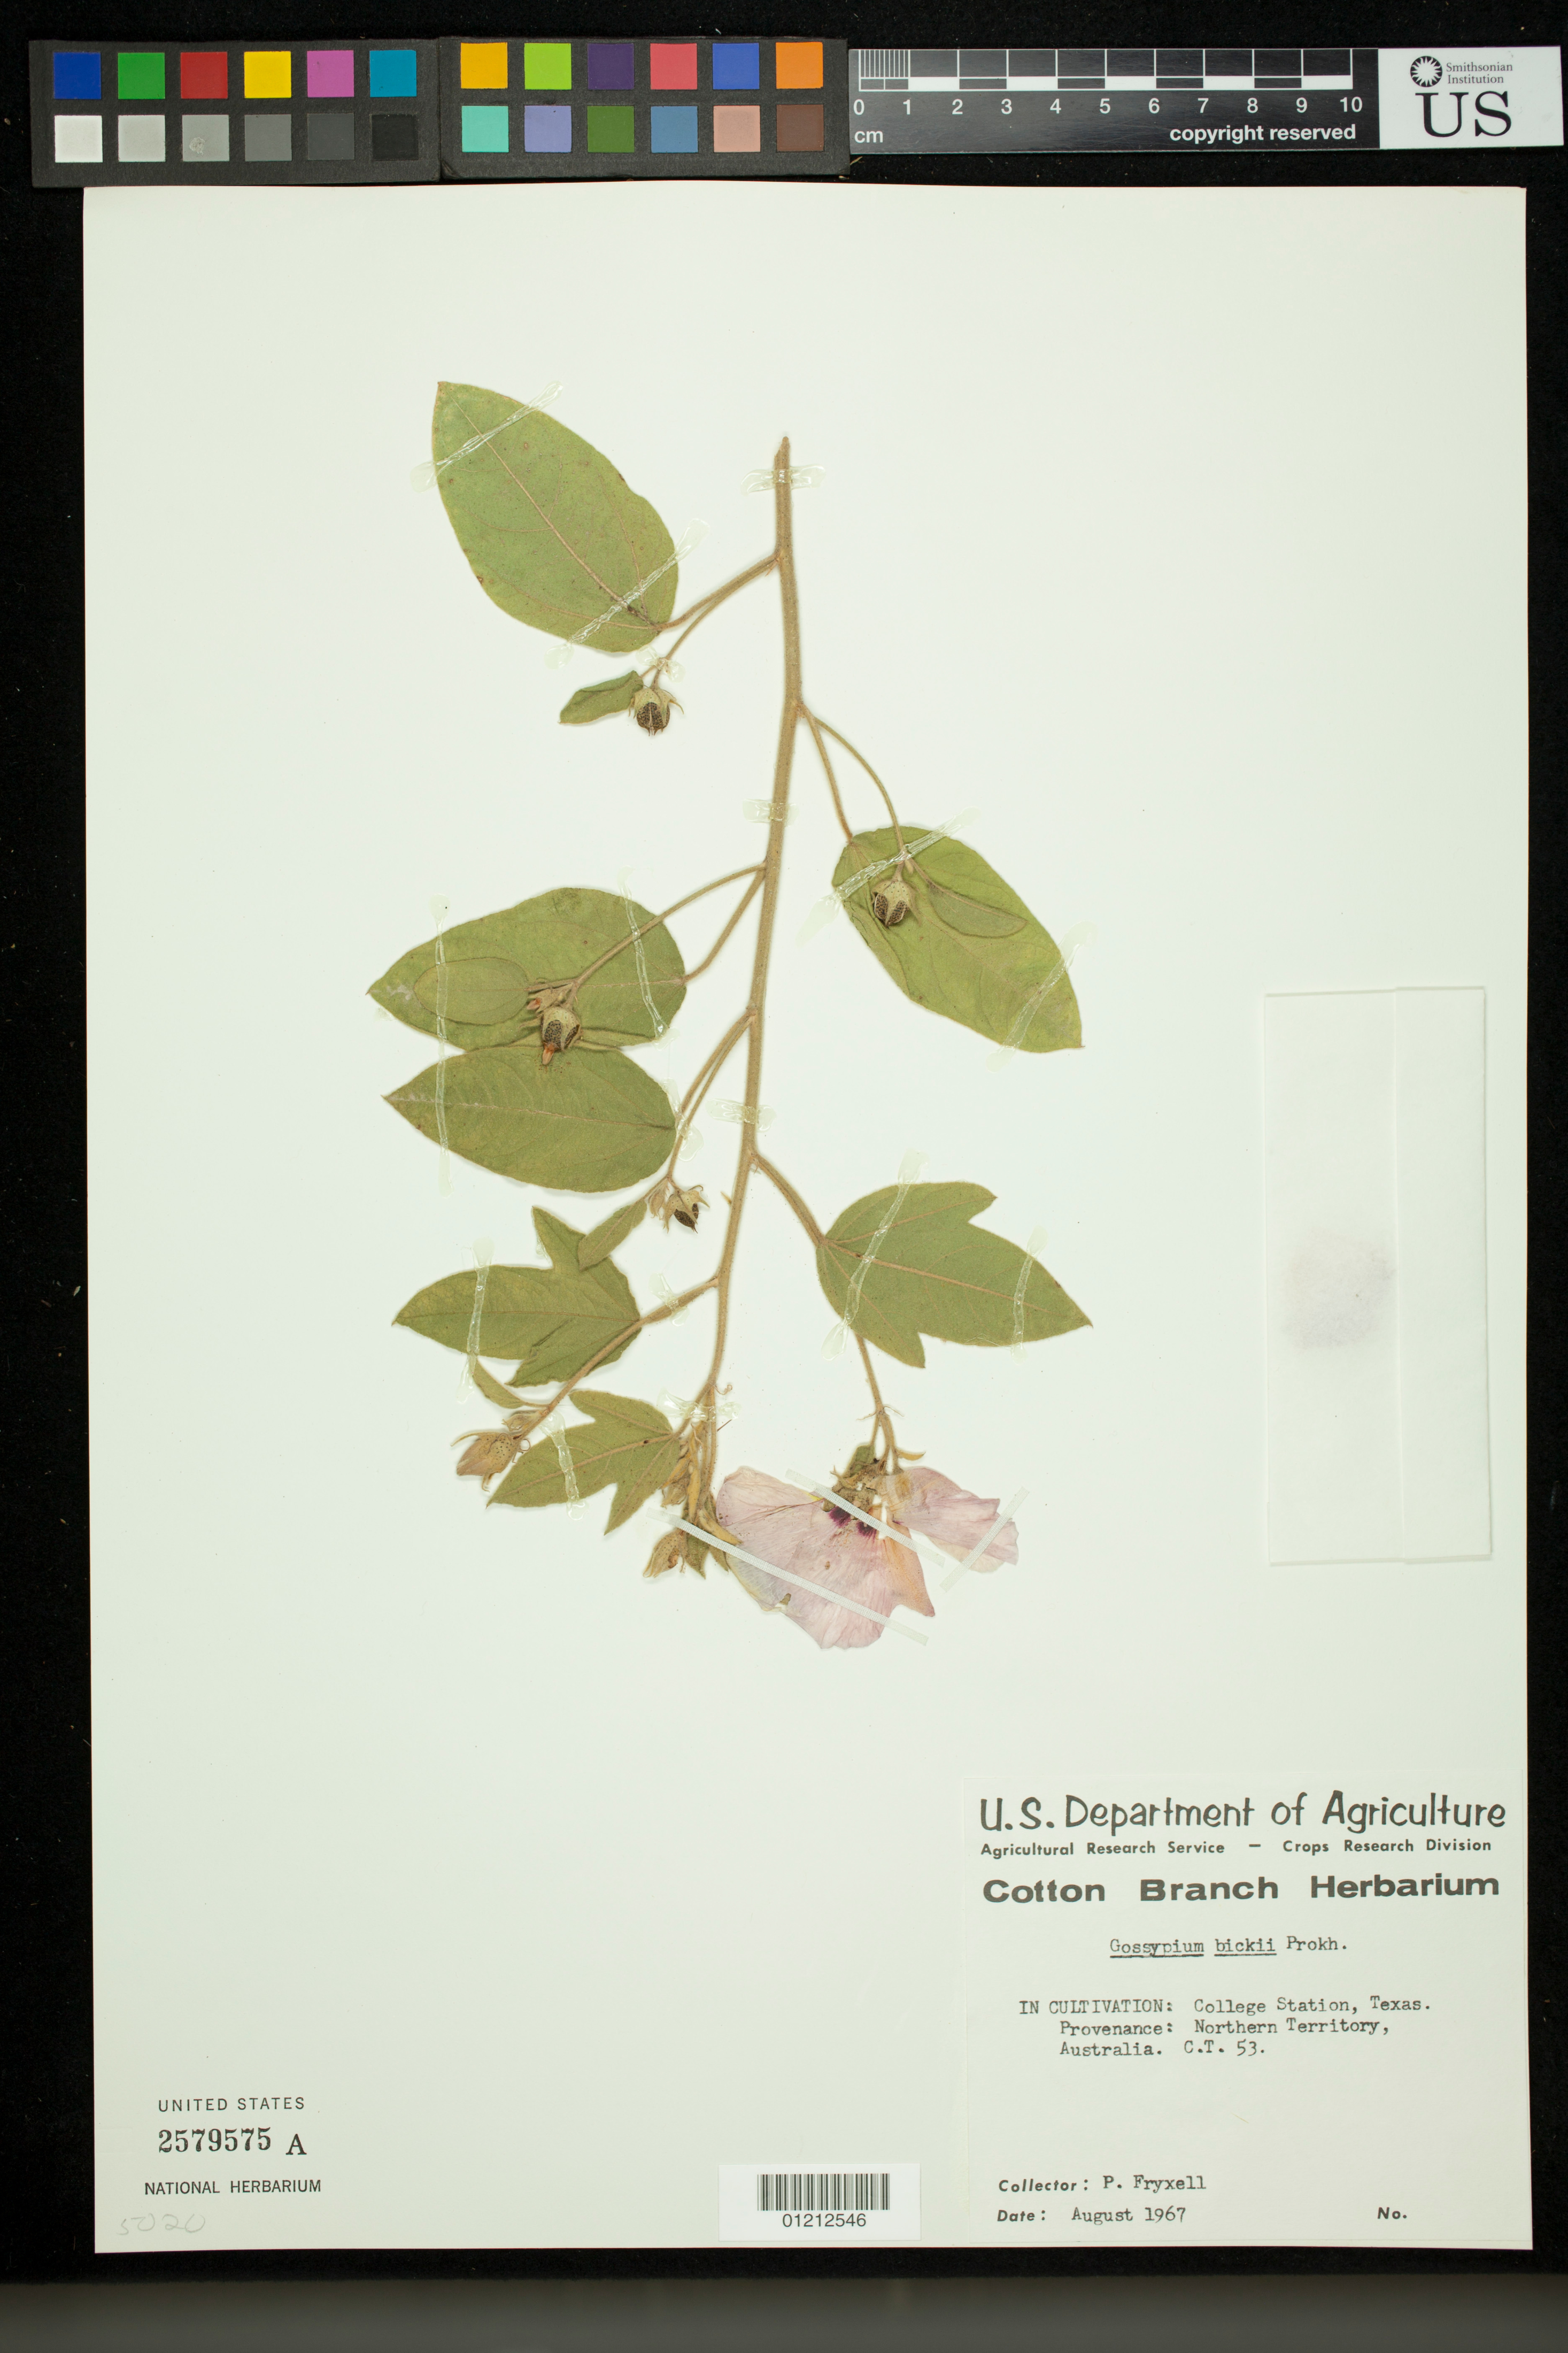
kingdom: Plantae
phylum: Tracheophyta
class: Magnoliopsida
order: Malvales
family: Malvaceae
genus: Gossypium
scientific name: Gossypium bickii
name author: Raf.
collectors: P. A. Fryxell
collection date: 1967-08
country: United States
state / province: Texas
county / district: Brazos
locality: In cultivation: College Station, Texas.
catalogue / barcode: US 2579575A